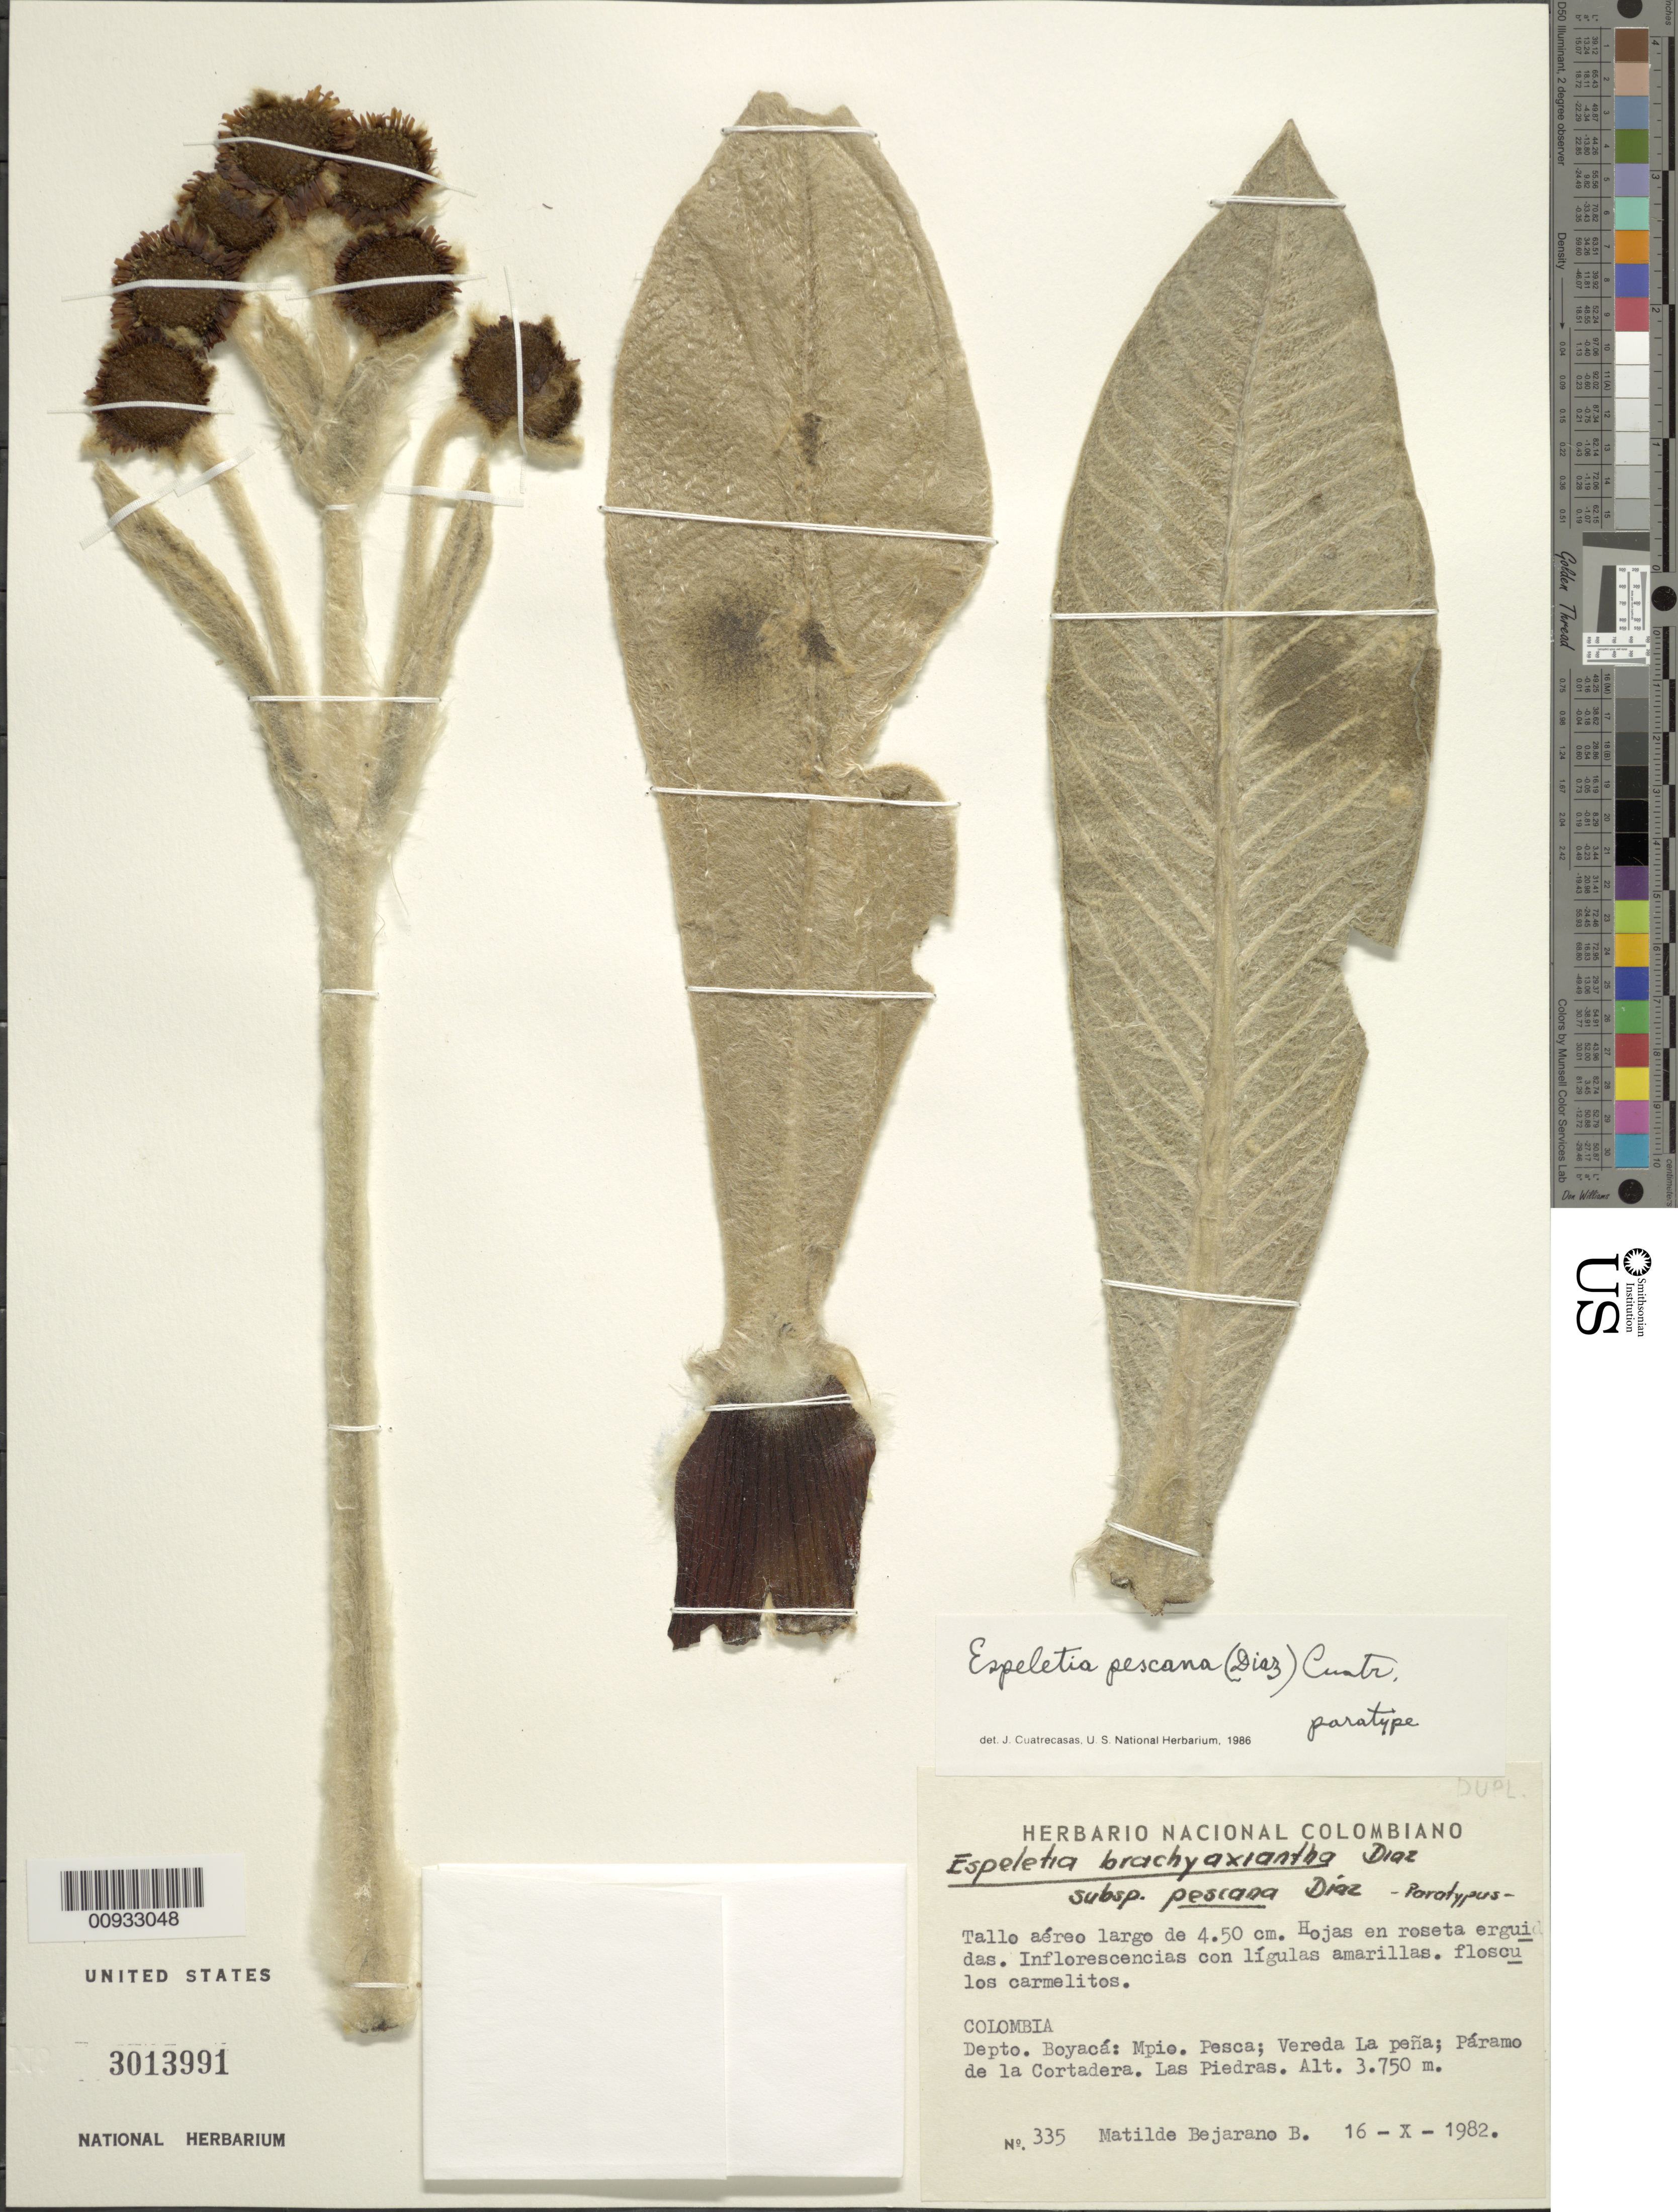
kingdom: Plantae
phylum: Tracheophyta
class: Magnoliopsida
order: Asterales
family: Asteraceae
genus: Espeletia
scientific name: Espeletia pescana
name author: (S. Díaz) Cuatrec.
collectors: M. Bejarano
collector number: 335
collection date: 1982-10-16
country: Colombia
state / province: Boyacá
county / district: Pesca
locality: Páramo de la Cortadera. Vereda La Peña, Las Piedras.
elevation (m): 3750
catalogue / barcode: US 3013991